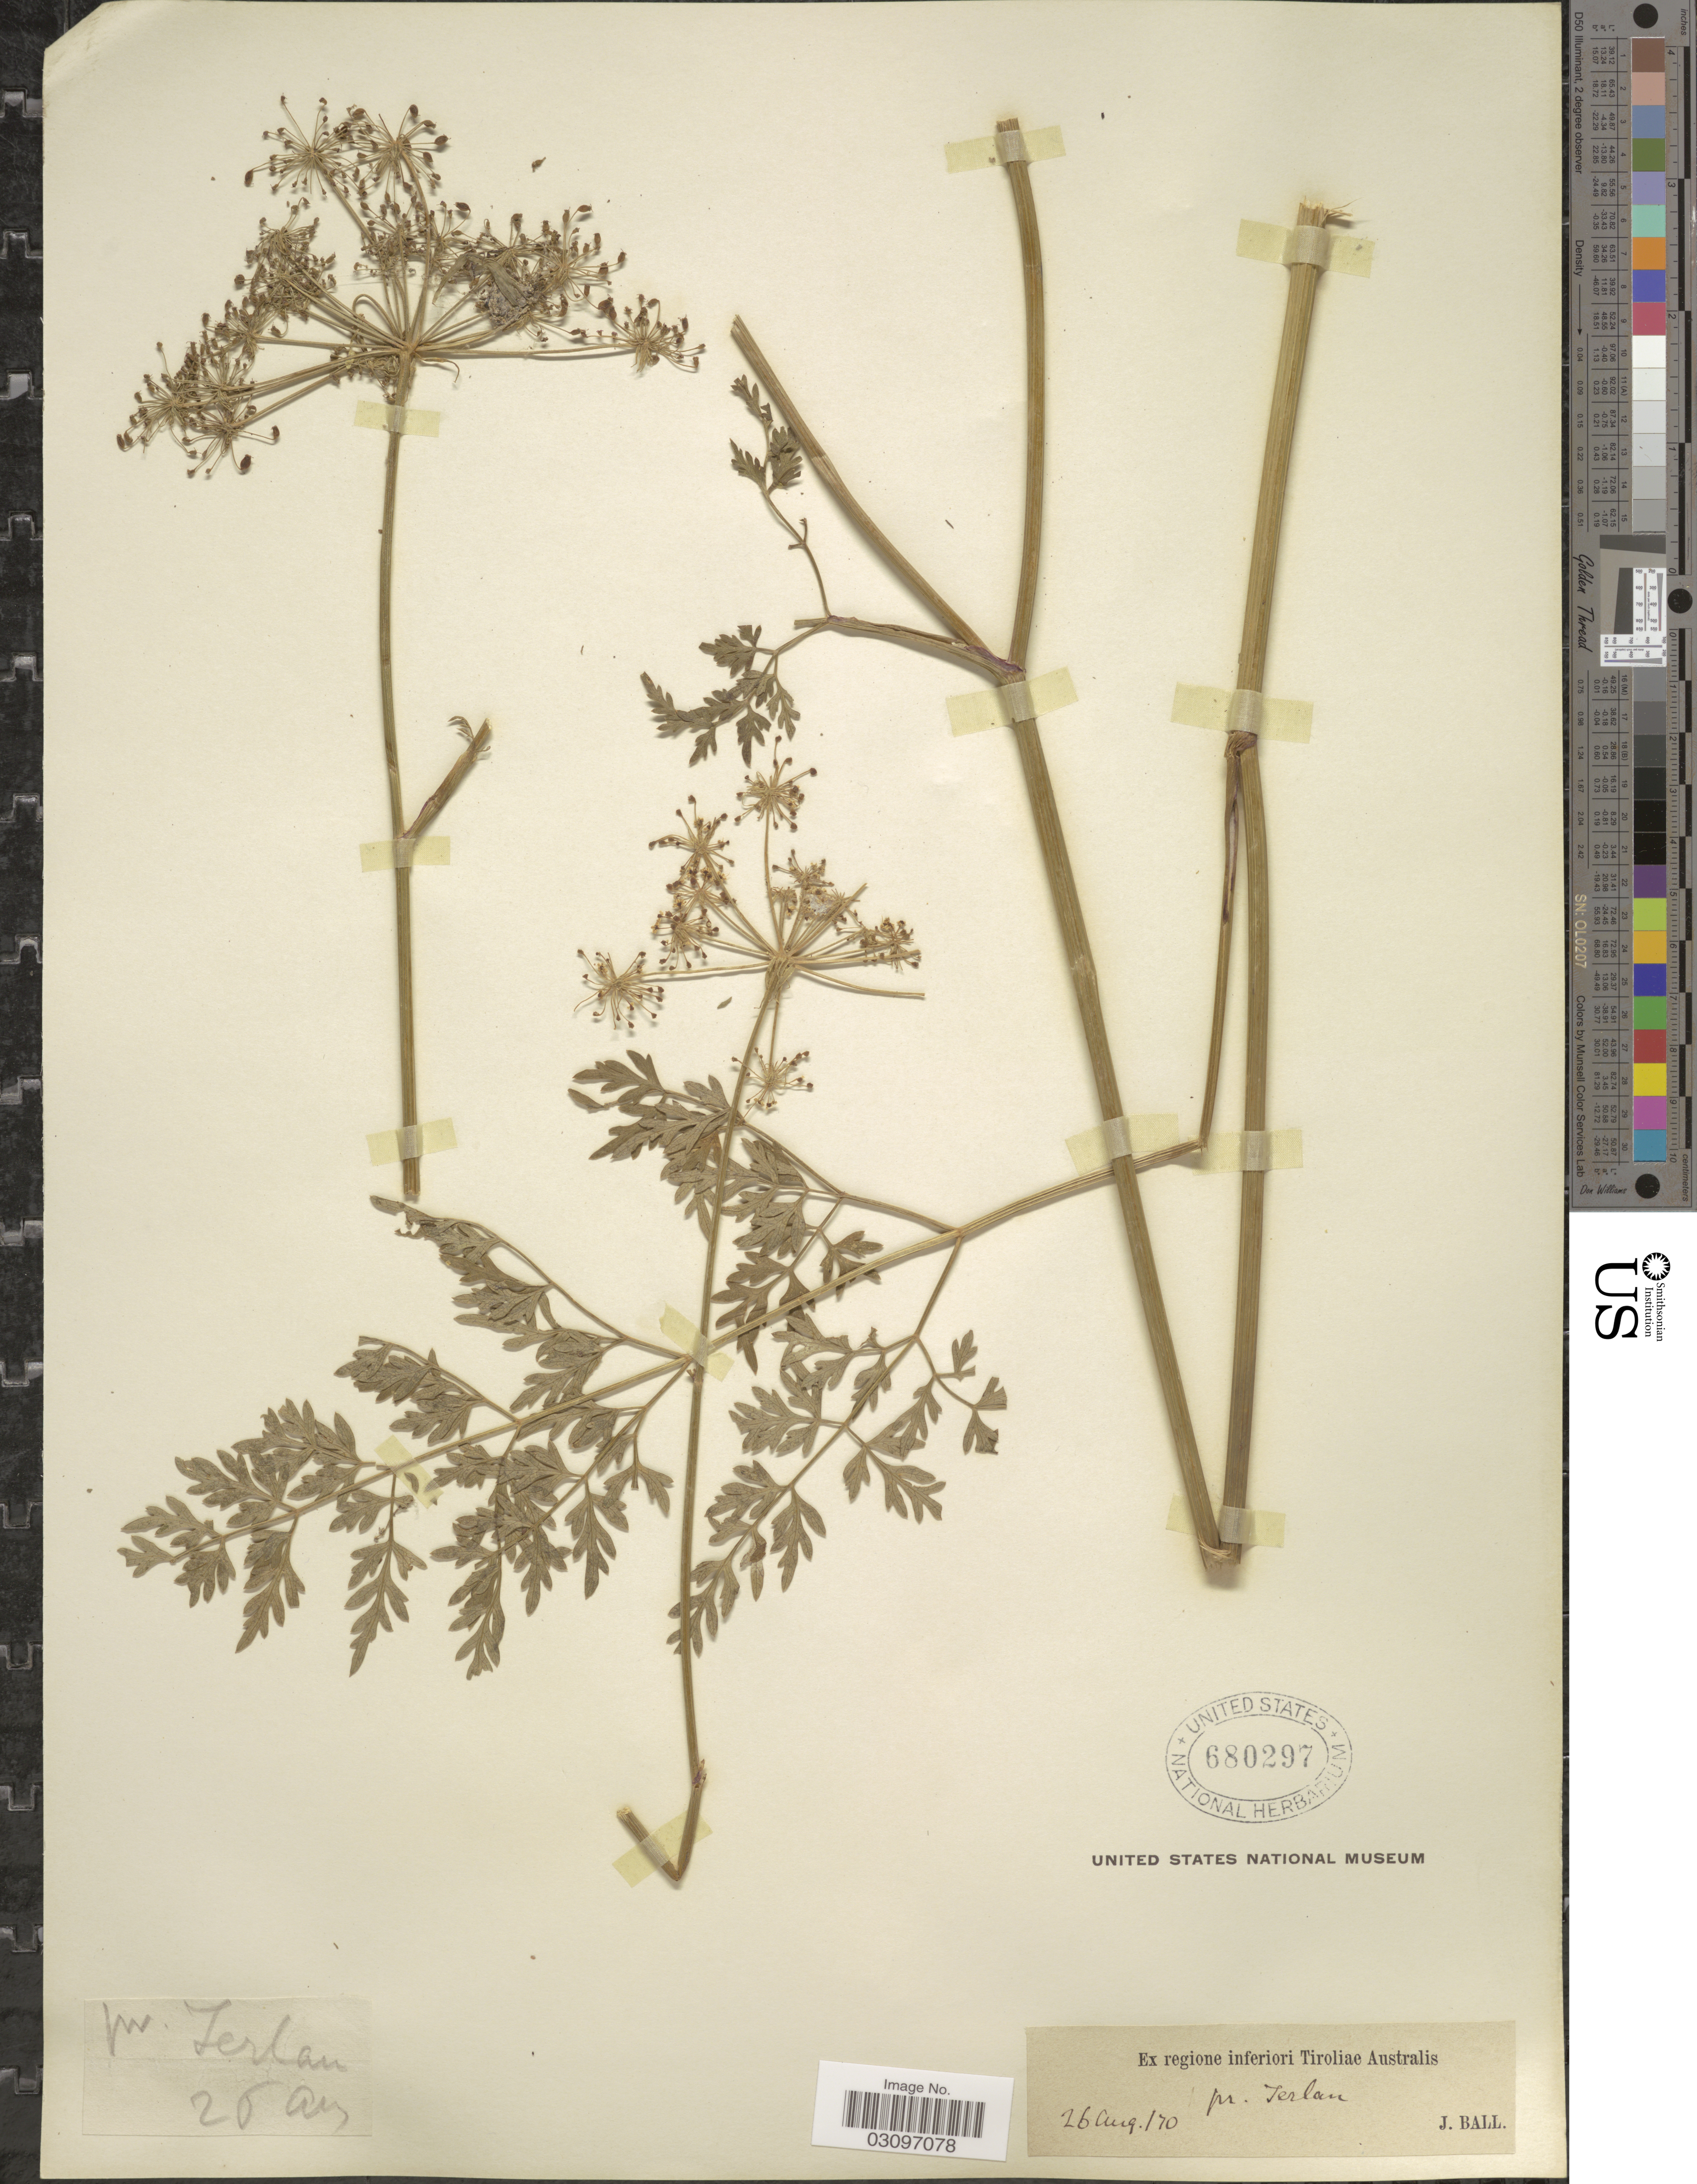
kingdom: Plantae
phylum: Tracheophyta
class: Magnoliopsida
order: Apiales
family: Apiaceae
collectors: J. Ball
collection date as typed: Transcribed d/m/y: 26/8/70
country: Italy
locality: Ex regione inferiori Tiroliae Australis pr. Terlan.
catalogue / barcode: US 680297